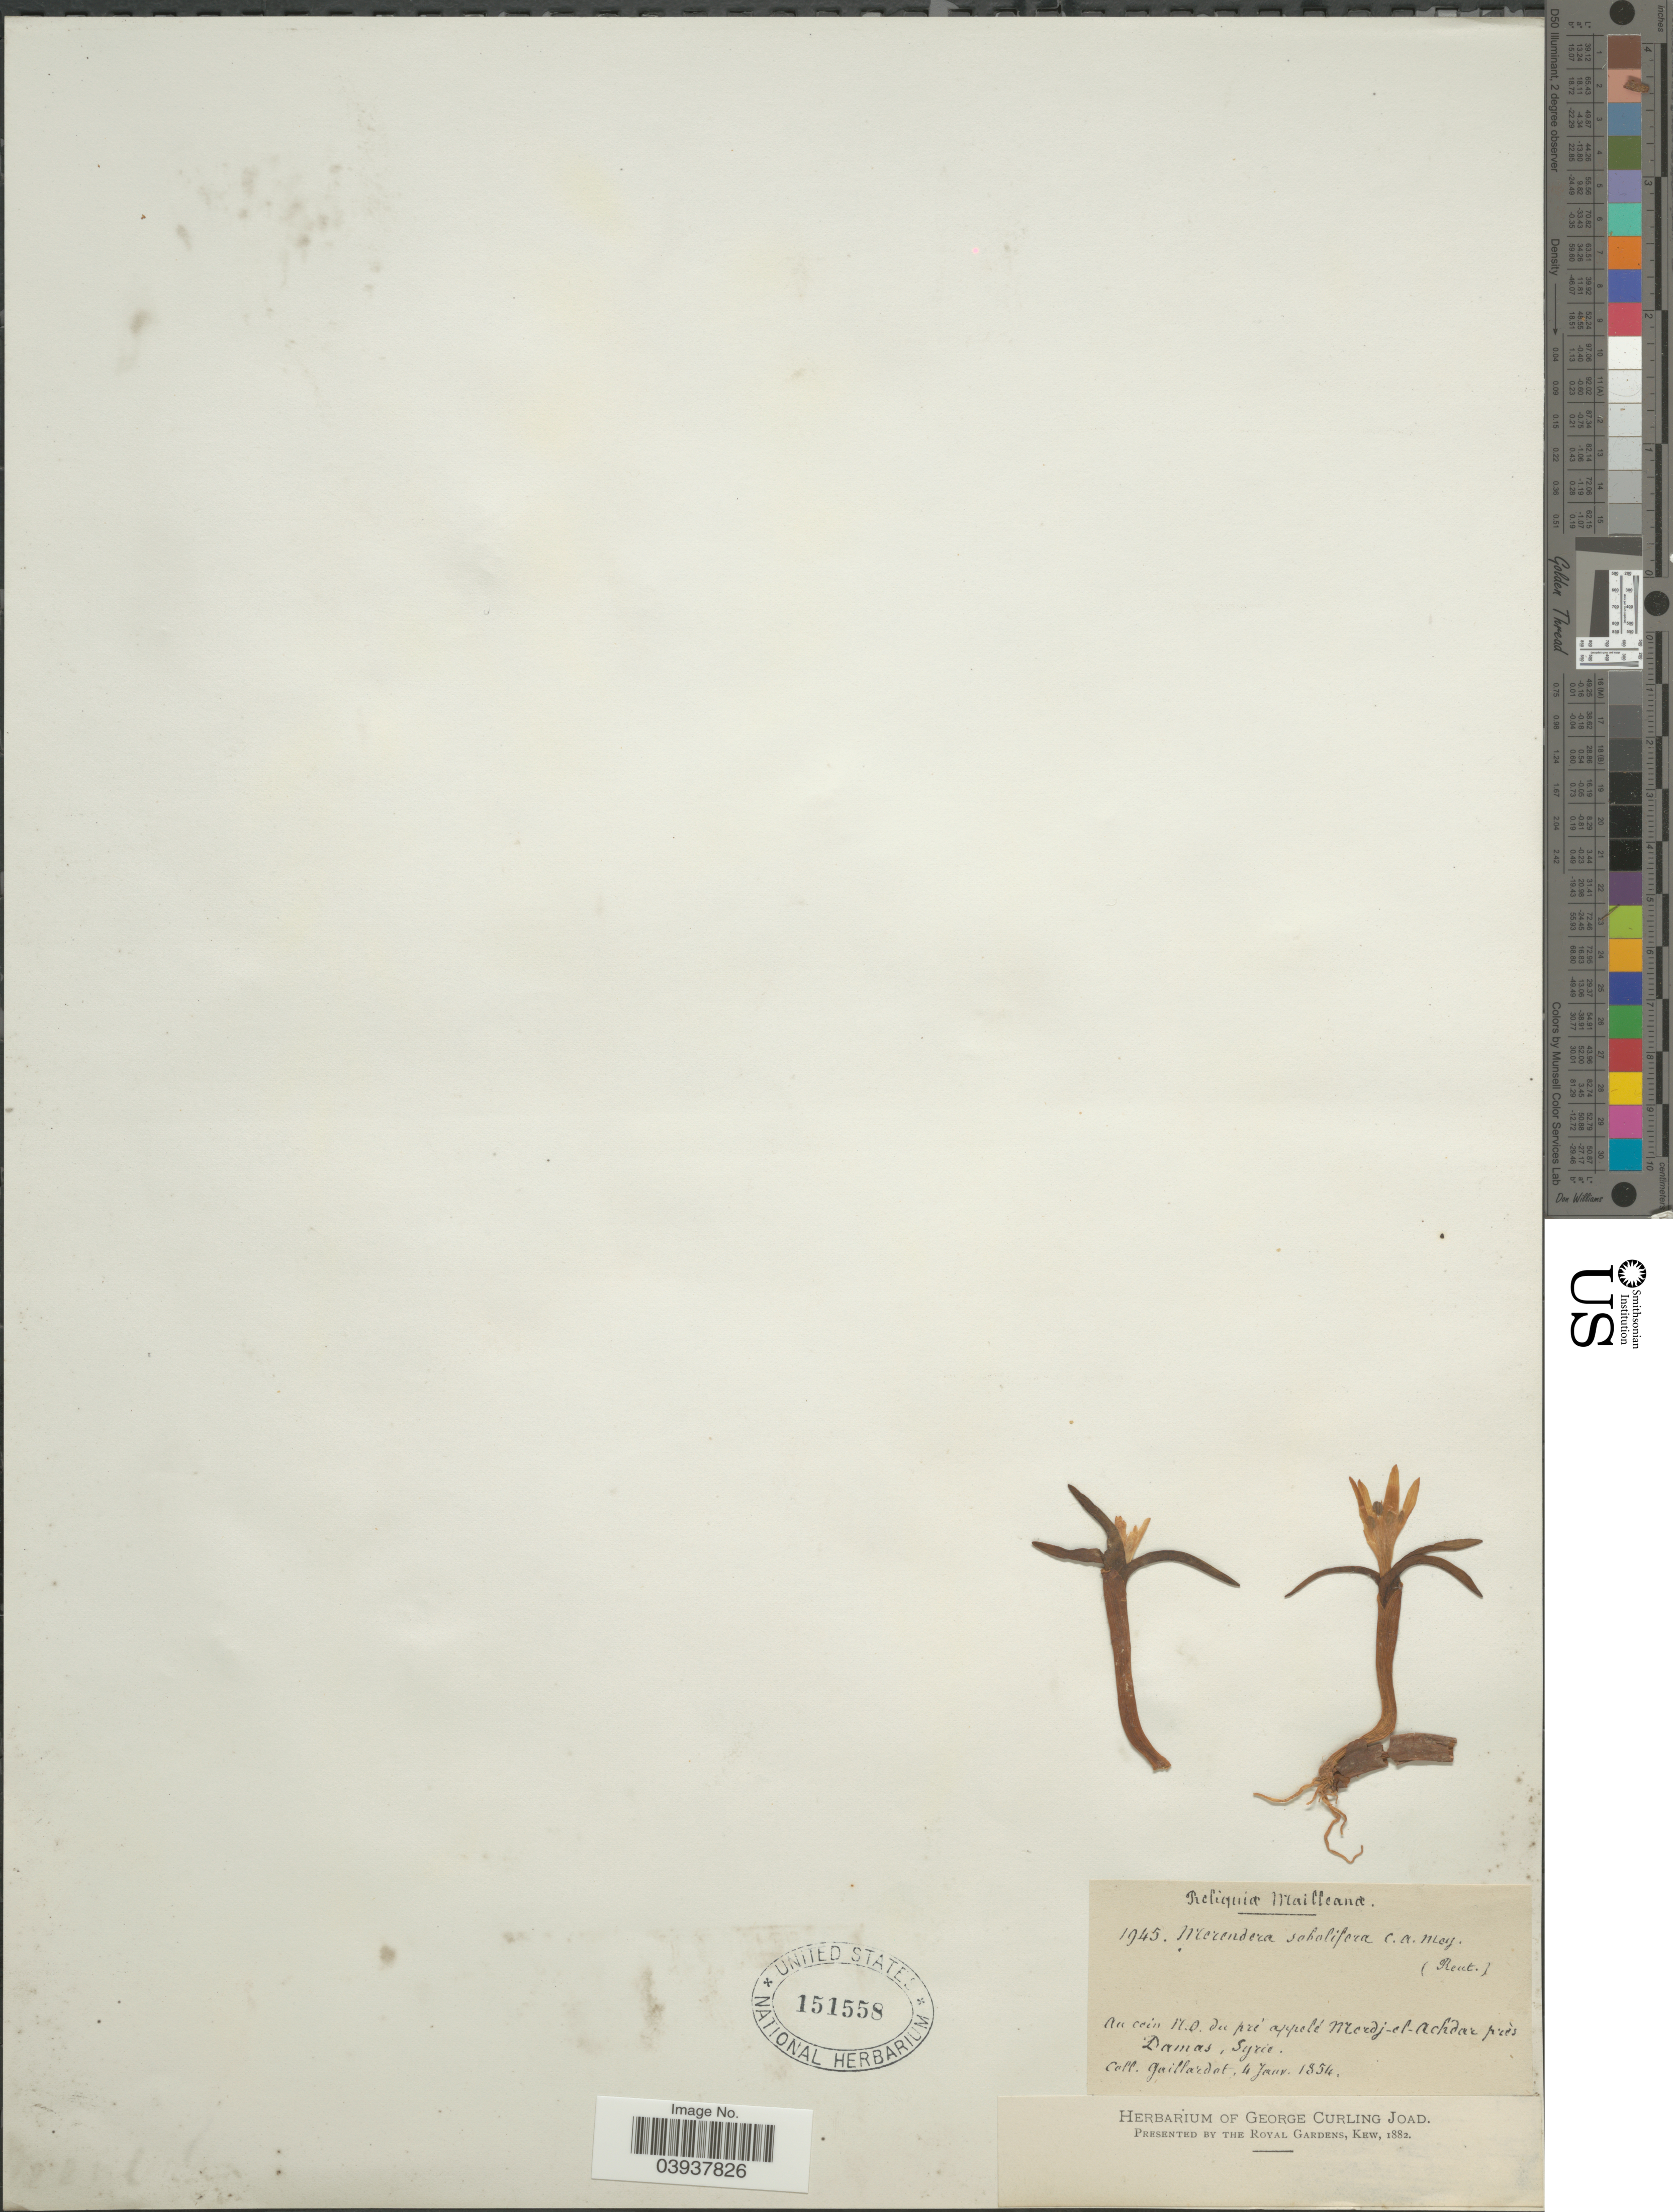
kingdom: Plantae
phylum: Tracheophyta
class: Liliopsida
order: Liliales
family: Colchicaceae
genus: Colchicum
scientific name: Colchicum soboliferum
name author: Stef.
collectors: Gaillardot, --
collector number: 1945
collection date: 1854-01-04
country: Syria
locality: Au coin N. O du pré appelé Mordj-el-Achdar près Damas.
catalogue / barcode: US 151558